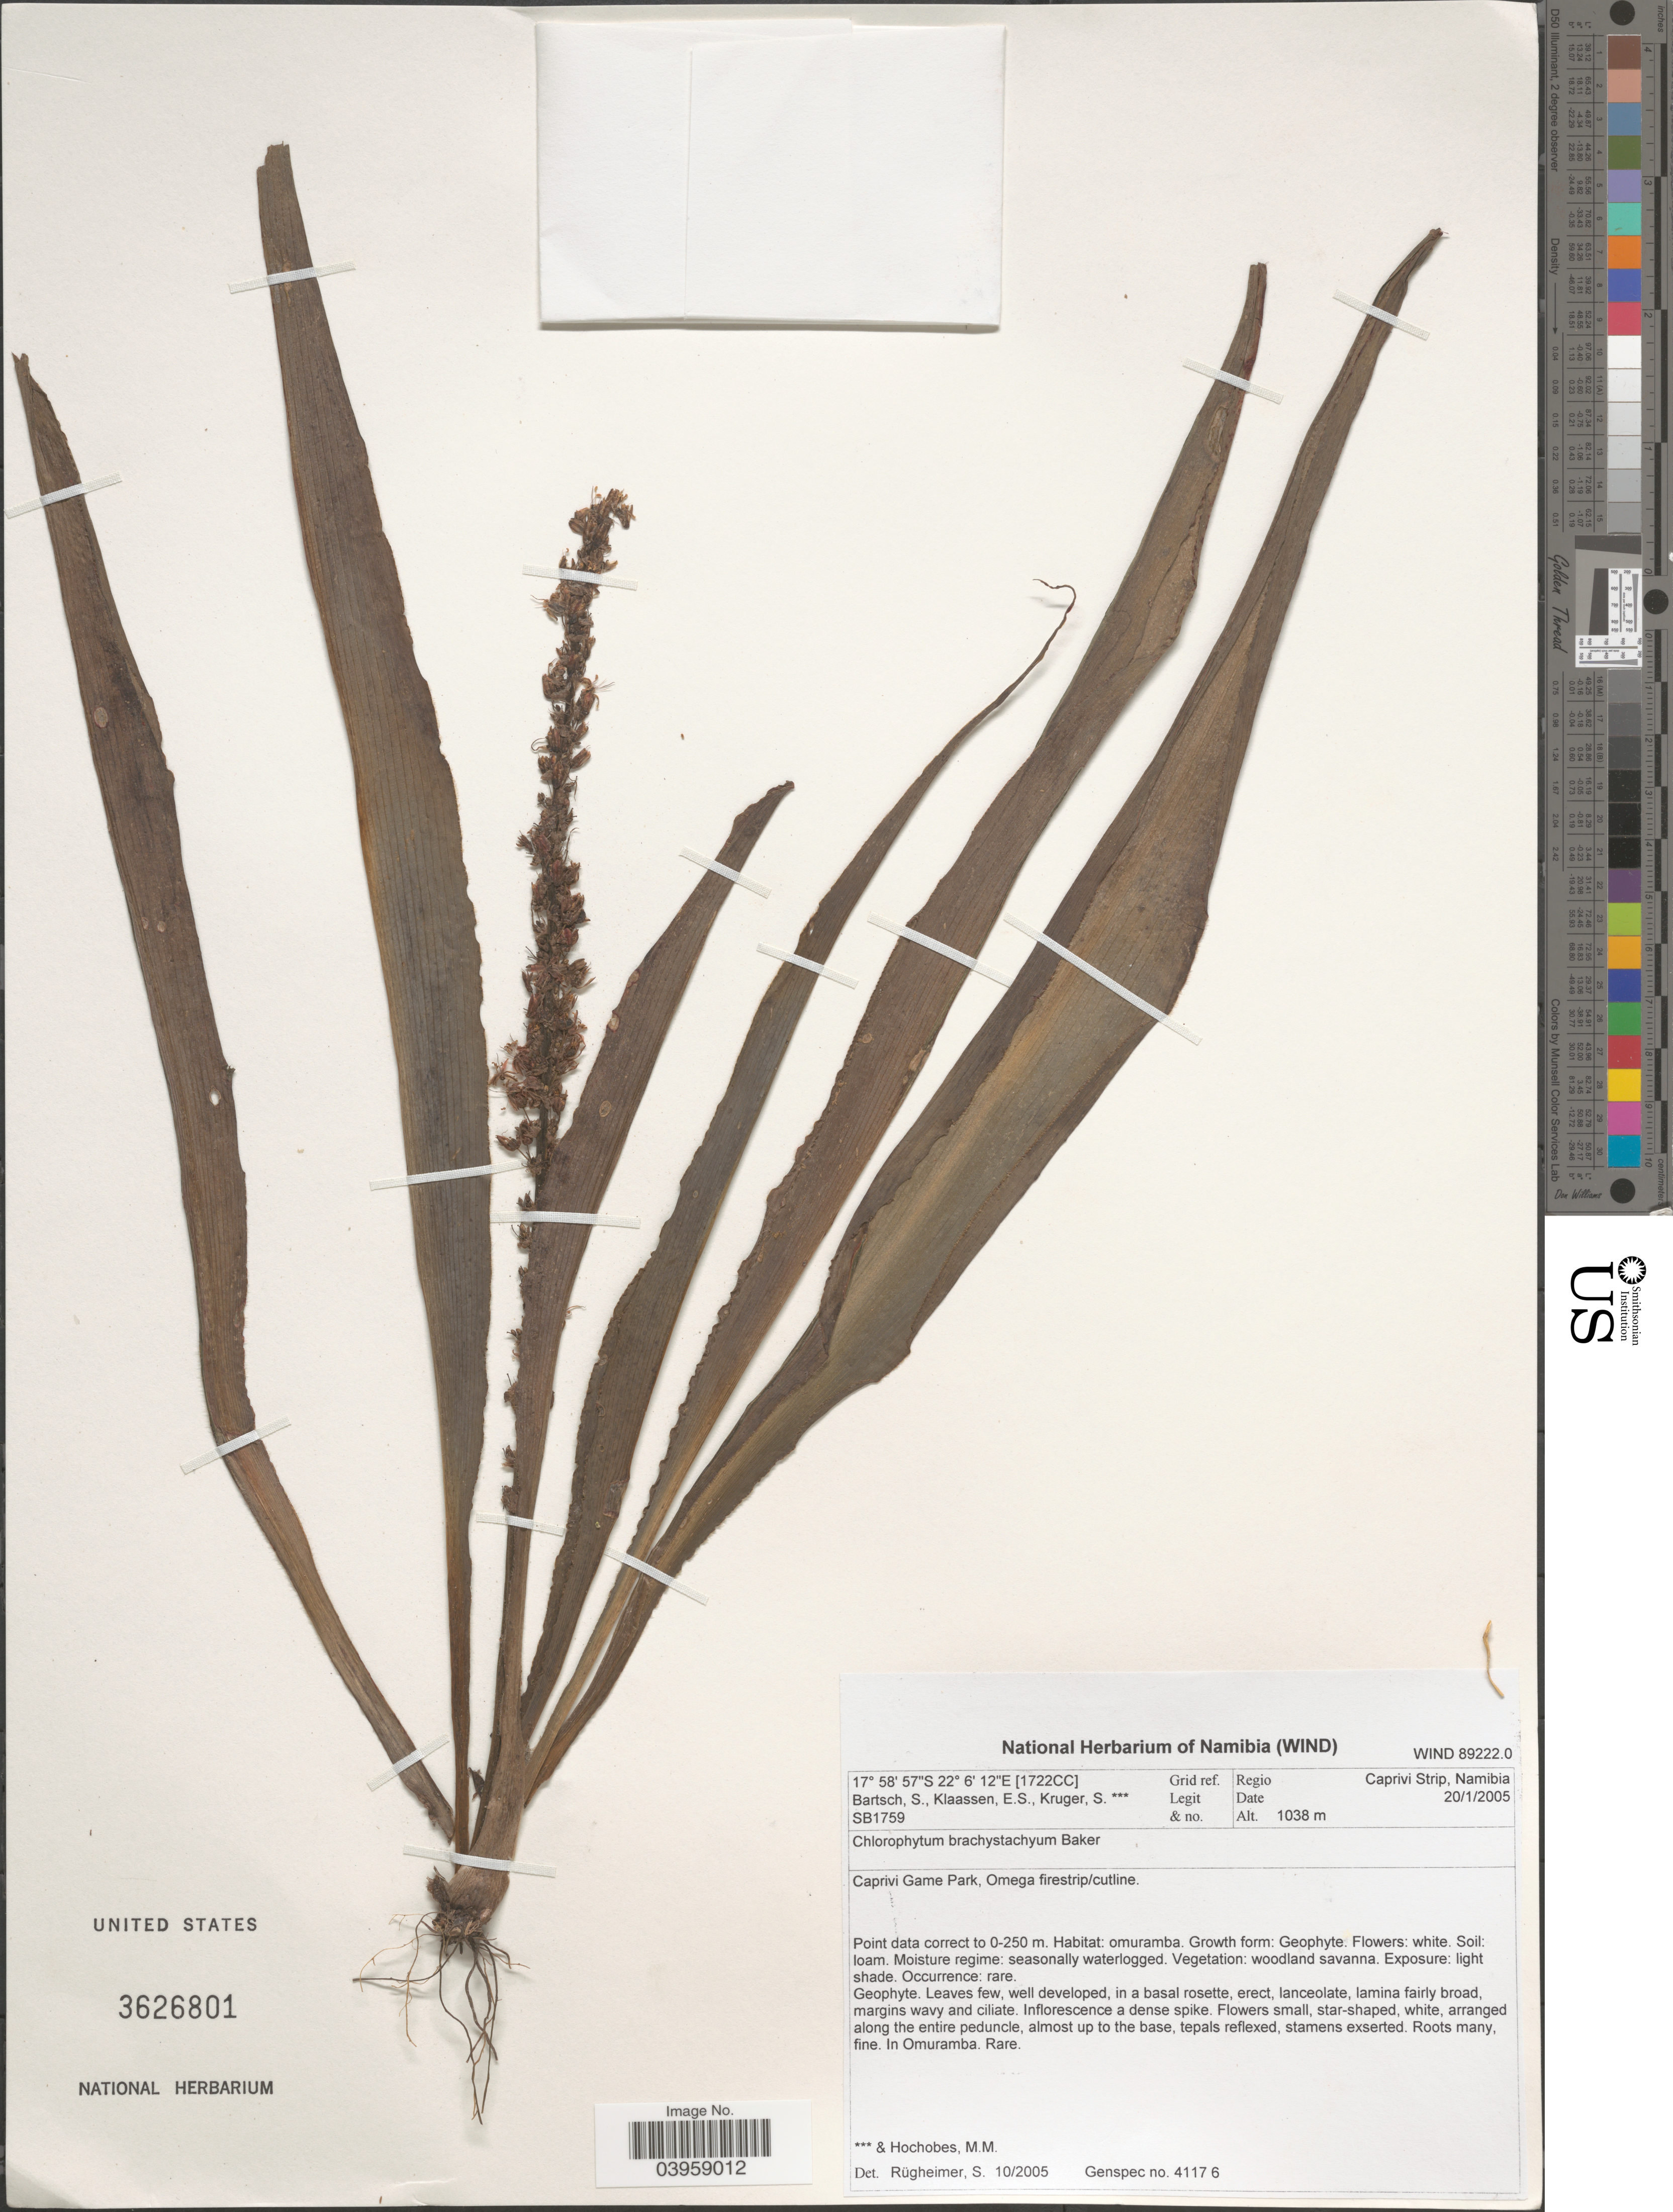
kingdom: Plantae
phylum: Tracheophyta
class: Liliopsida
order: Asparagales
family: Asparagaceae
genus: Chlorophytum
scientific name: Chlorophytum brachystachyum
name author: Baker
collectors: S. Bartsch, E. S. Klaassen, S. Kruger & M. Hochobes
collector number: SB1759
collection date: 2005-01-20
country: Namibia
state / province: Caprivi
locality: [1722CC] Grid ref. Regio Caprivi Strip. Caprivi Game Park, Omega firestrip/cutline.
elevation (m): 1038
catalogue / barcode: US 3626801